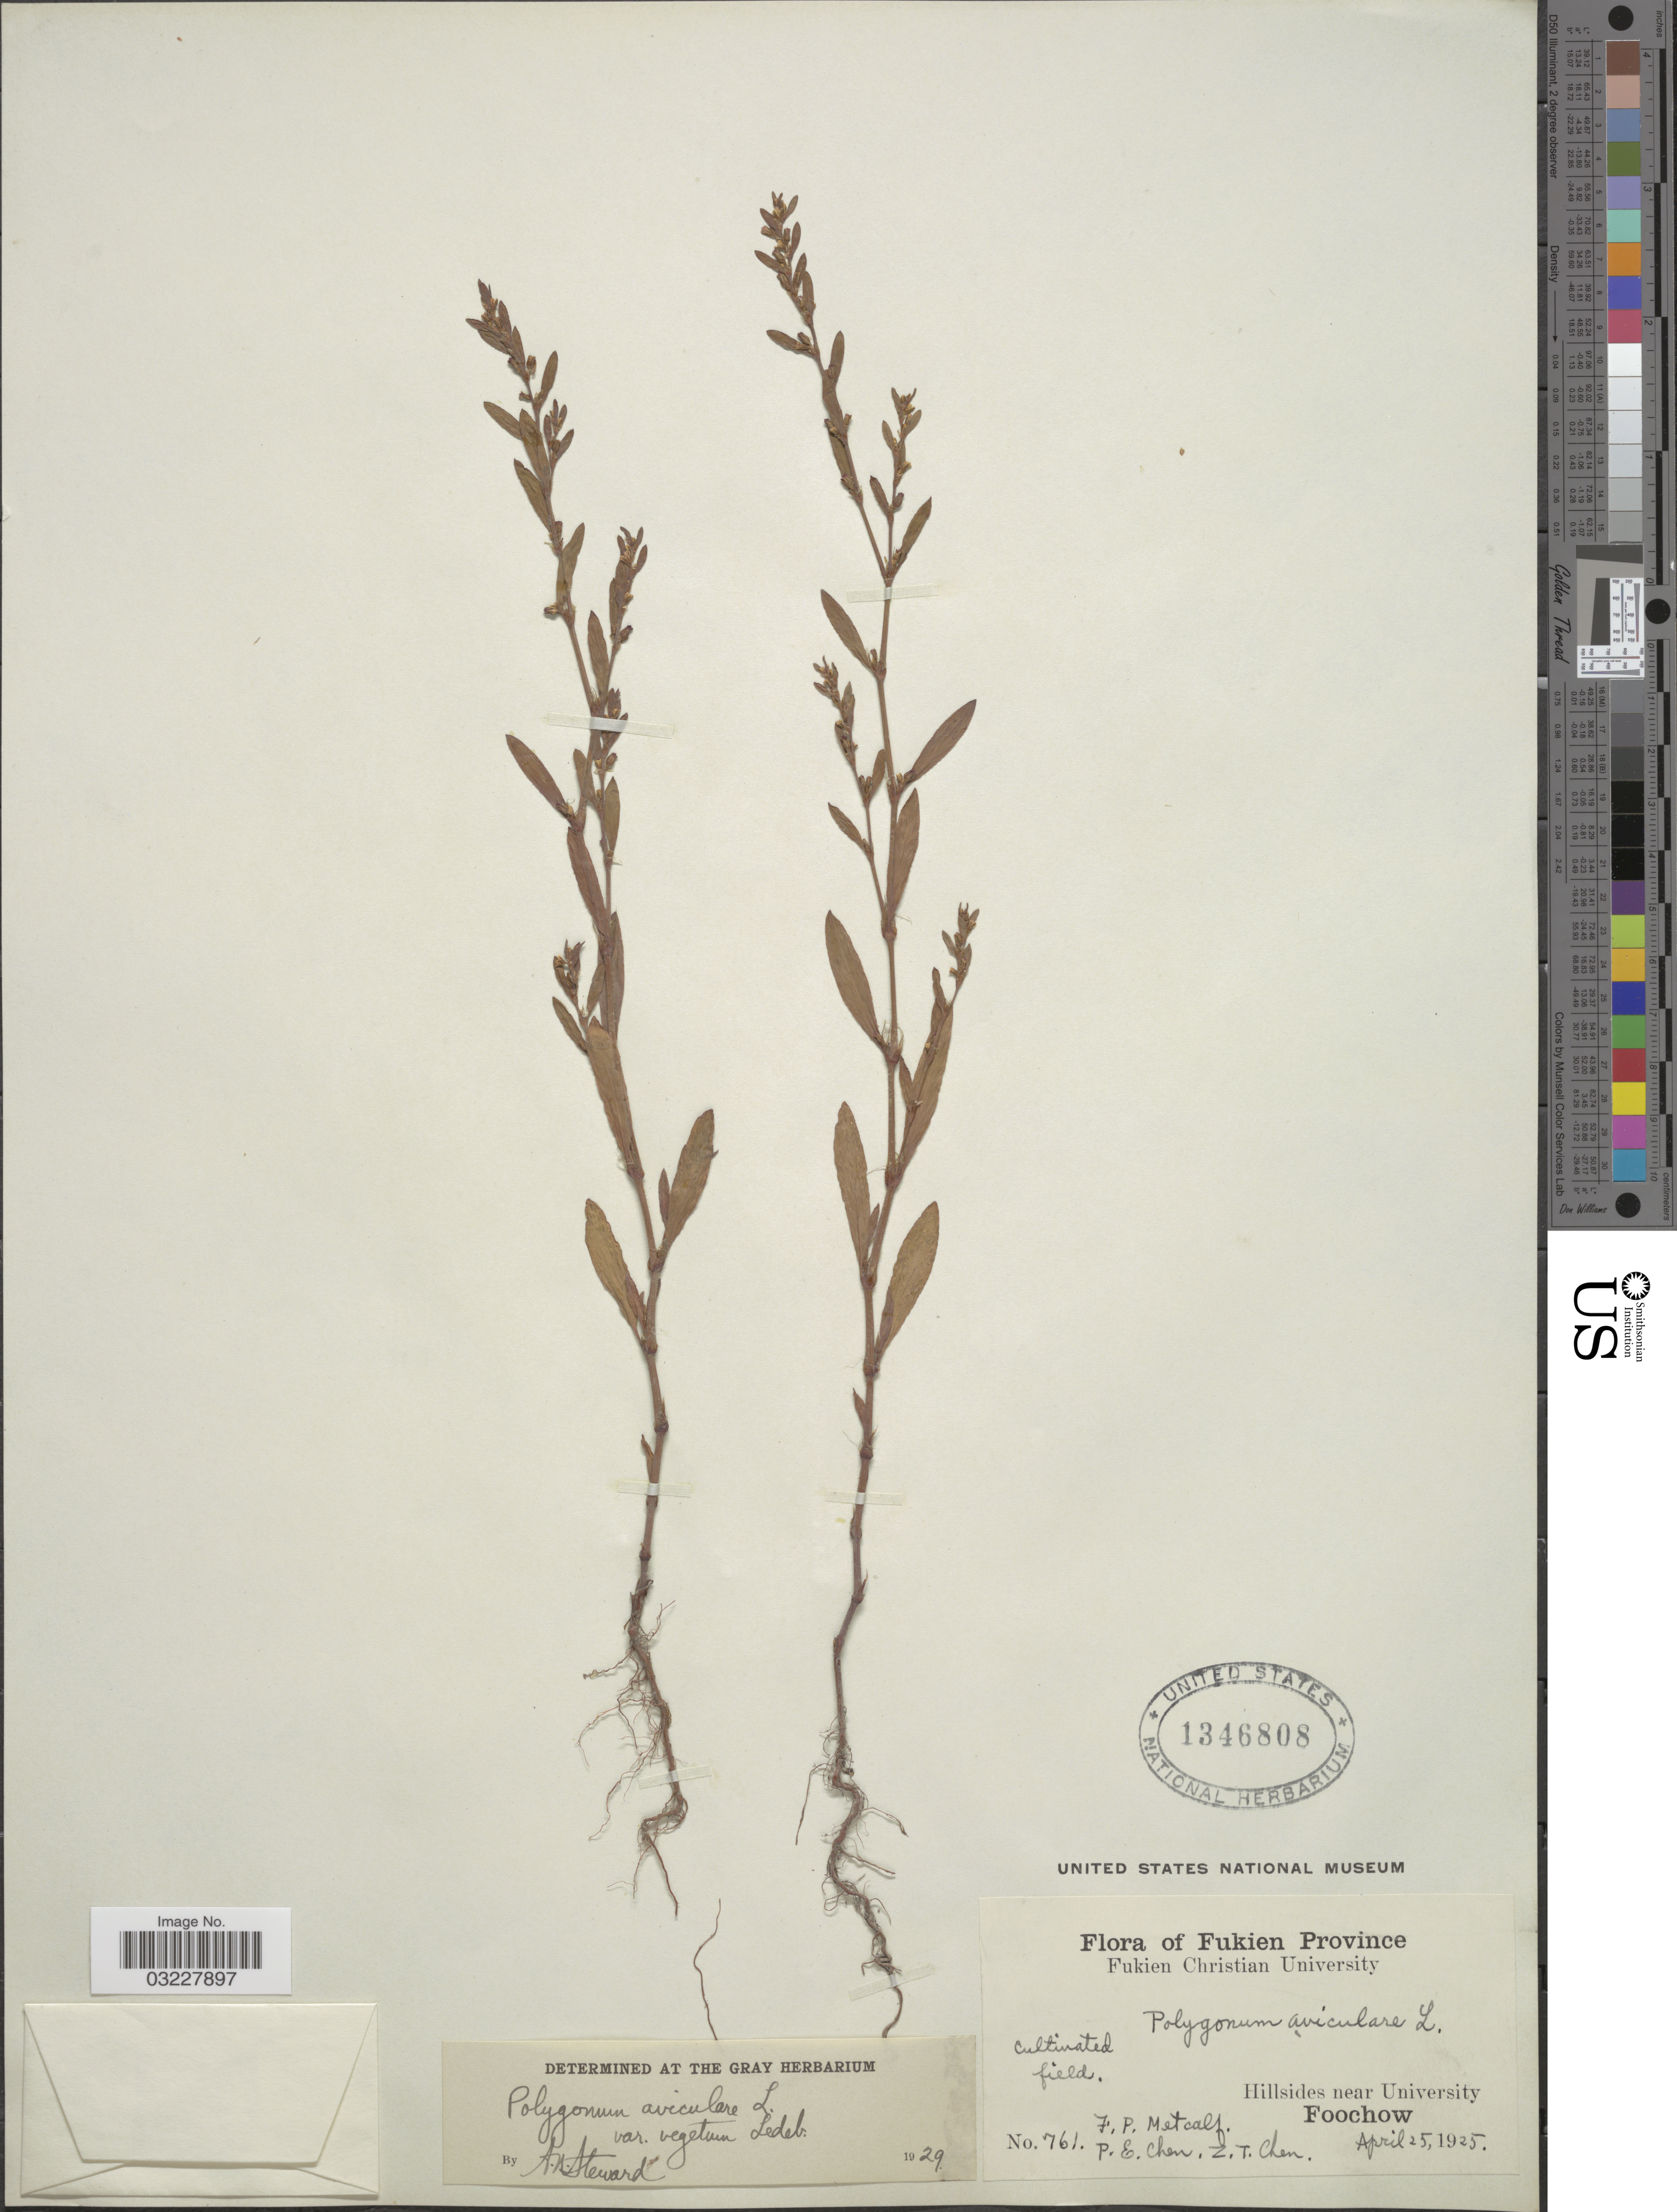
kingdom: Plantae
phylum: Tracheophyta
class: Magnoliopsida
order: Caryophyllales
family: Polygonaceae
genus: Polygonum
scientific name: Polygonum aviculare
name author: L.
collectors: F. Metcalf, P. E. Chen & Z. Chen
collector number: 761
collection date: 1925-04-25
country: China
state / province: Fujian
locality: Fukien Province. Hillsides near University. Foochow.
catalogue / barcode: US 1346808